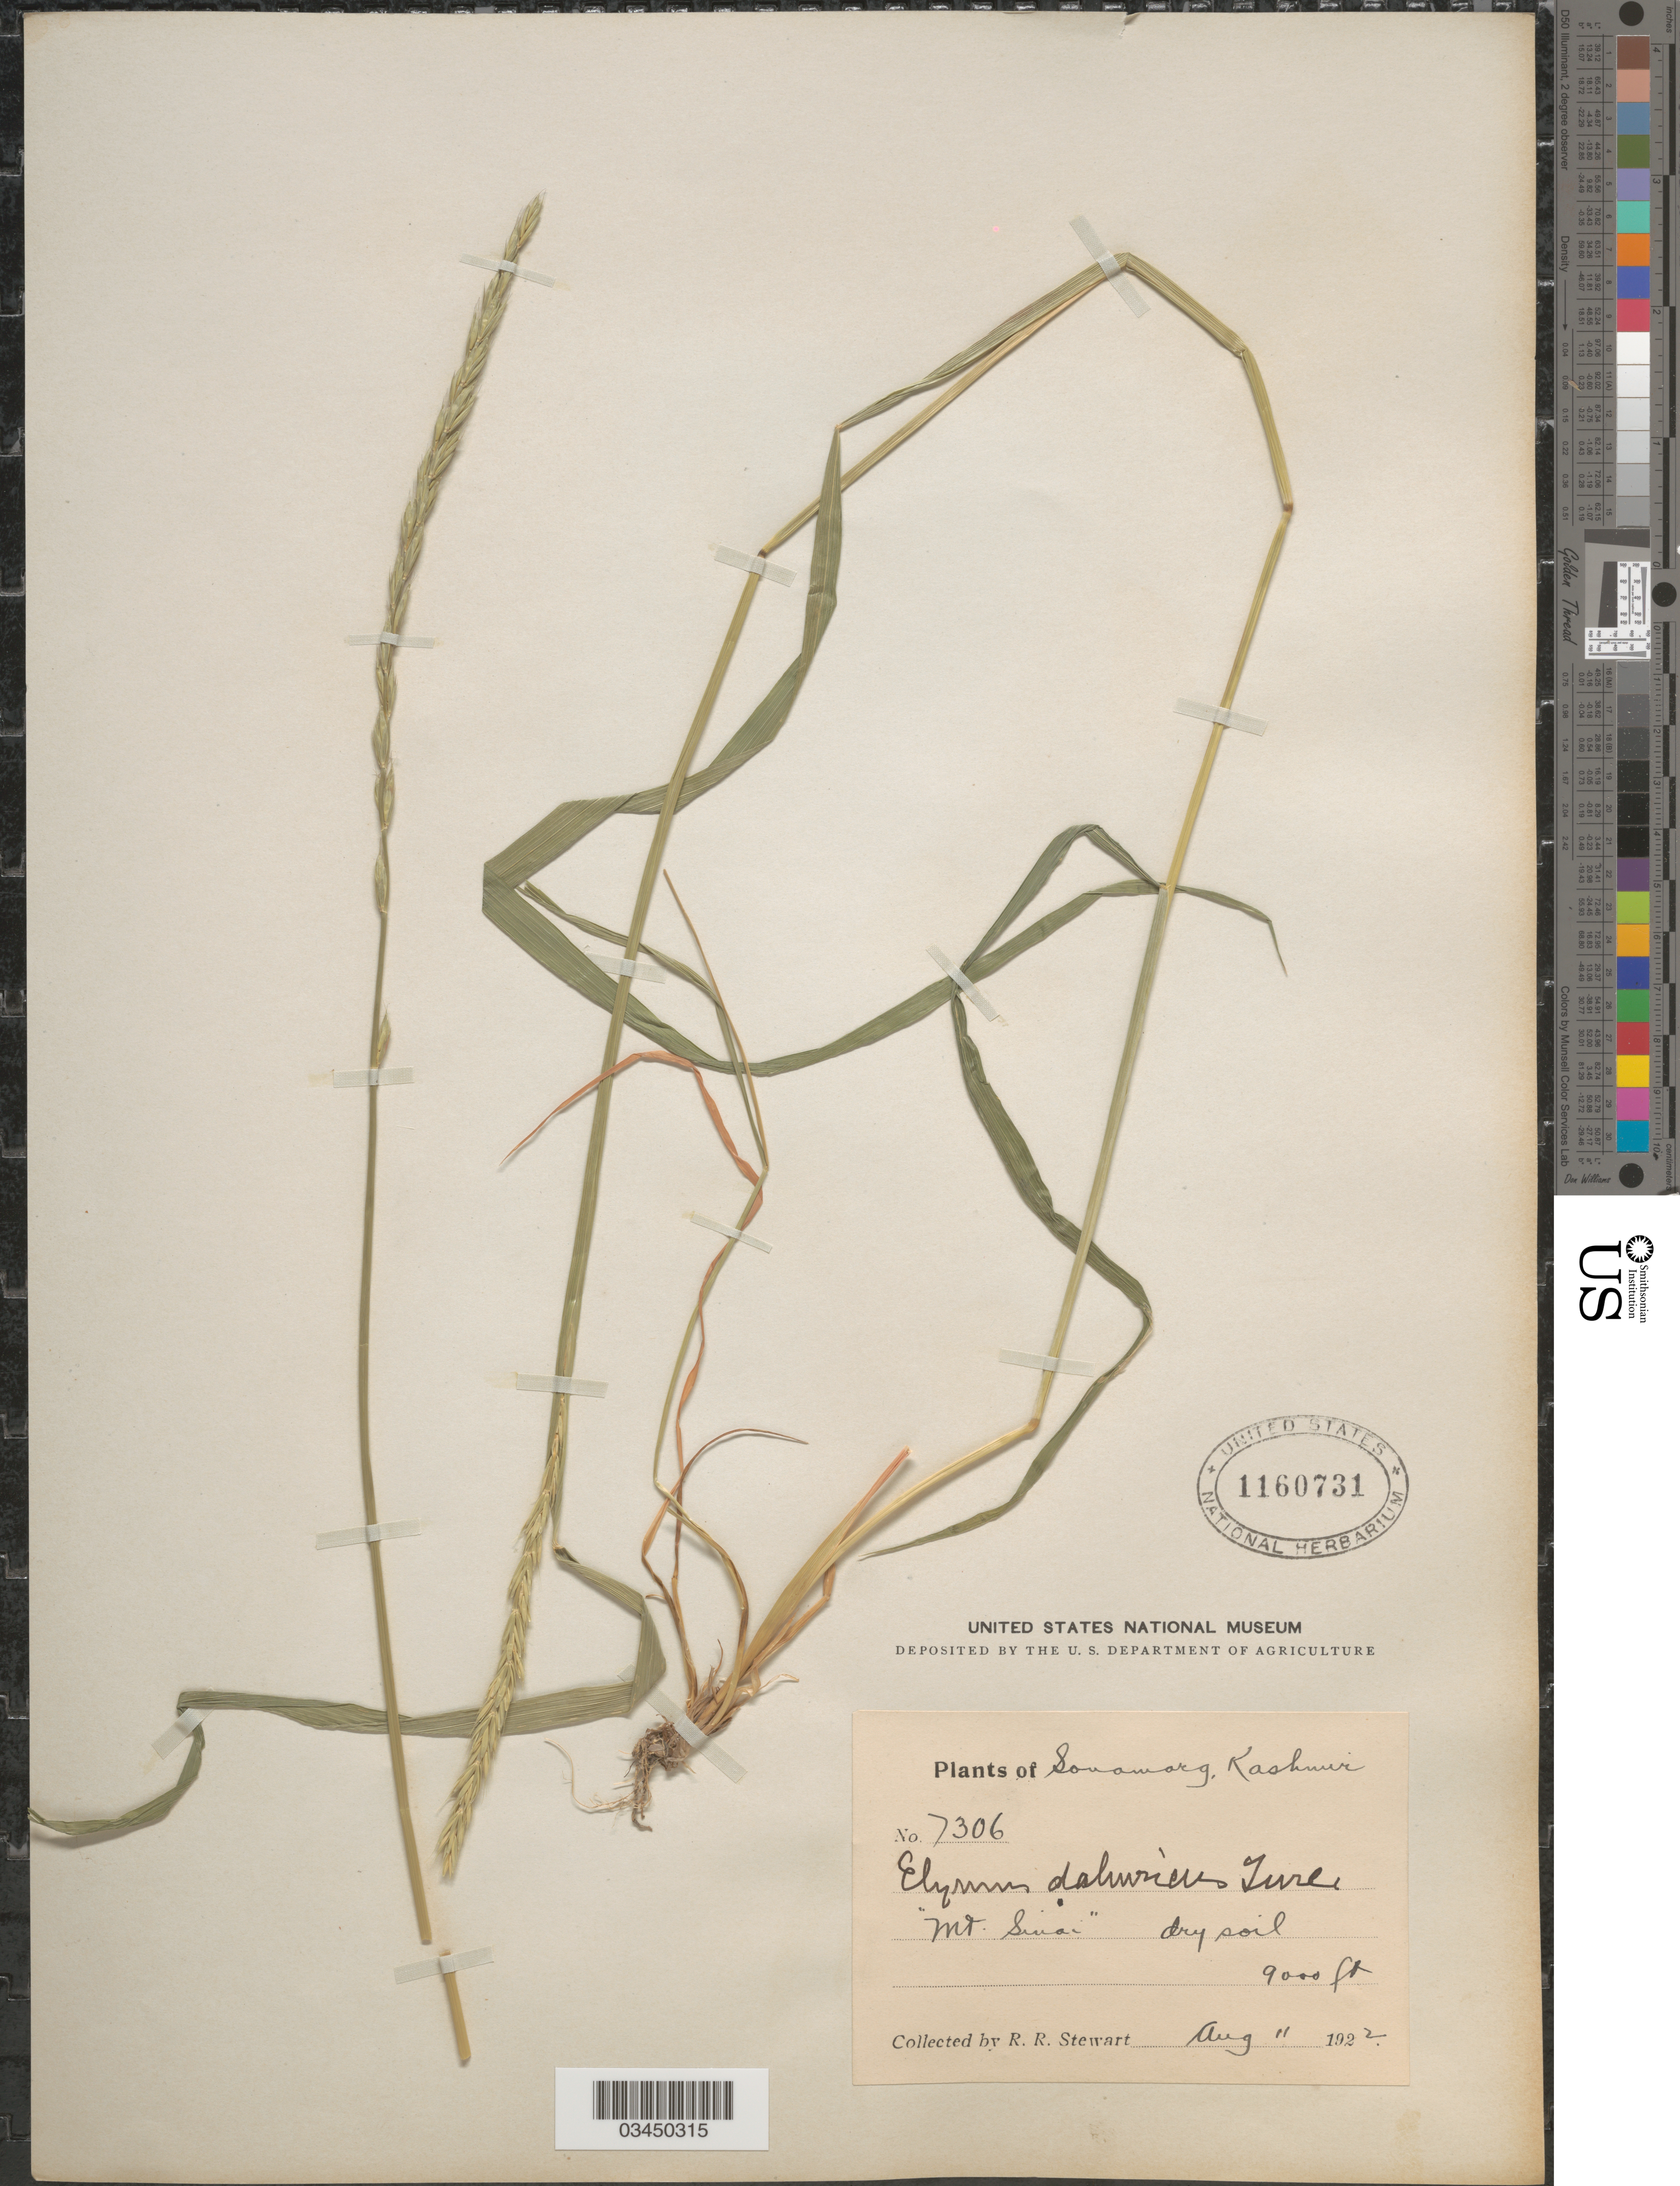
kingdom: Plantae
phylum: Tracheophyta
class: Liliopsida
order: Poales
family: Poaceae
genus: Elymus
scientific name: Elymus dahuricus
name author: Turcz. ex Griseb.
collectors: R. Stewart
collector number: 7306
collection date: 1922-08-11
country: India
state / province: Jammu and Kashmir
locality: Sonamarg, Kashmir. Mt. Sinai.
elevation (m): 2743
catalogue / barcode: US 1160731